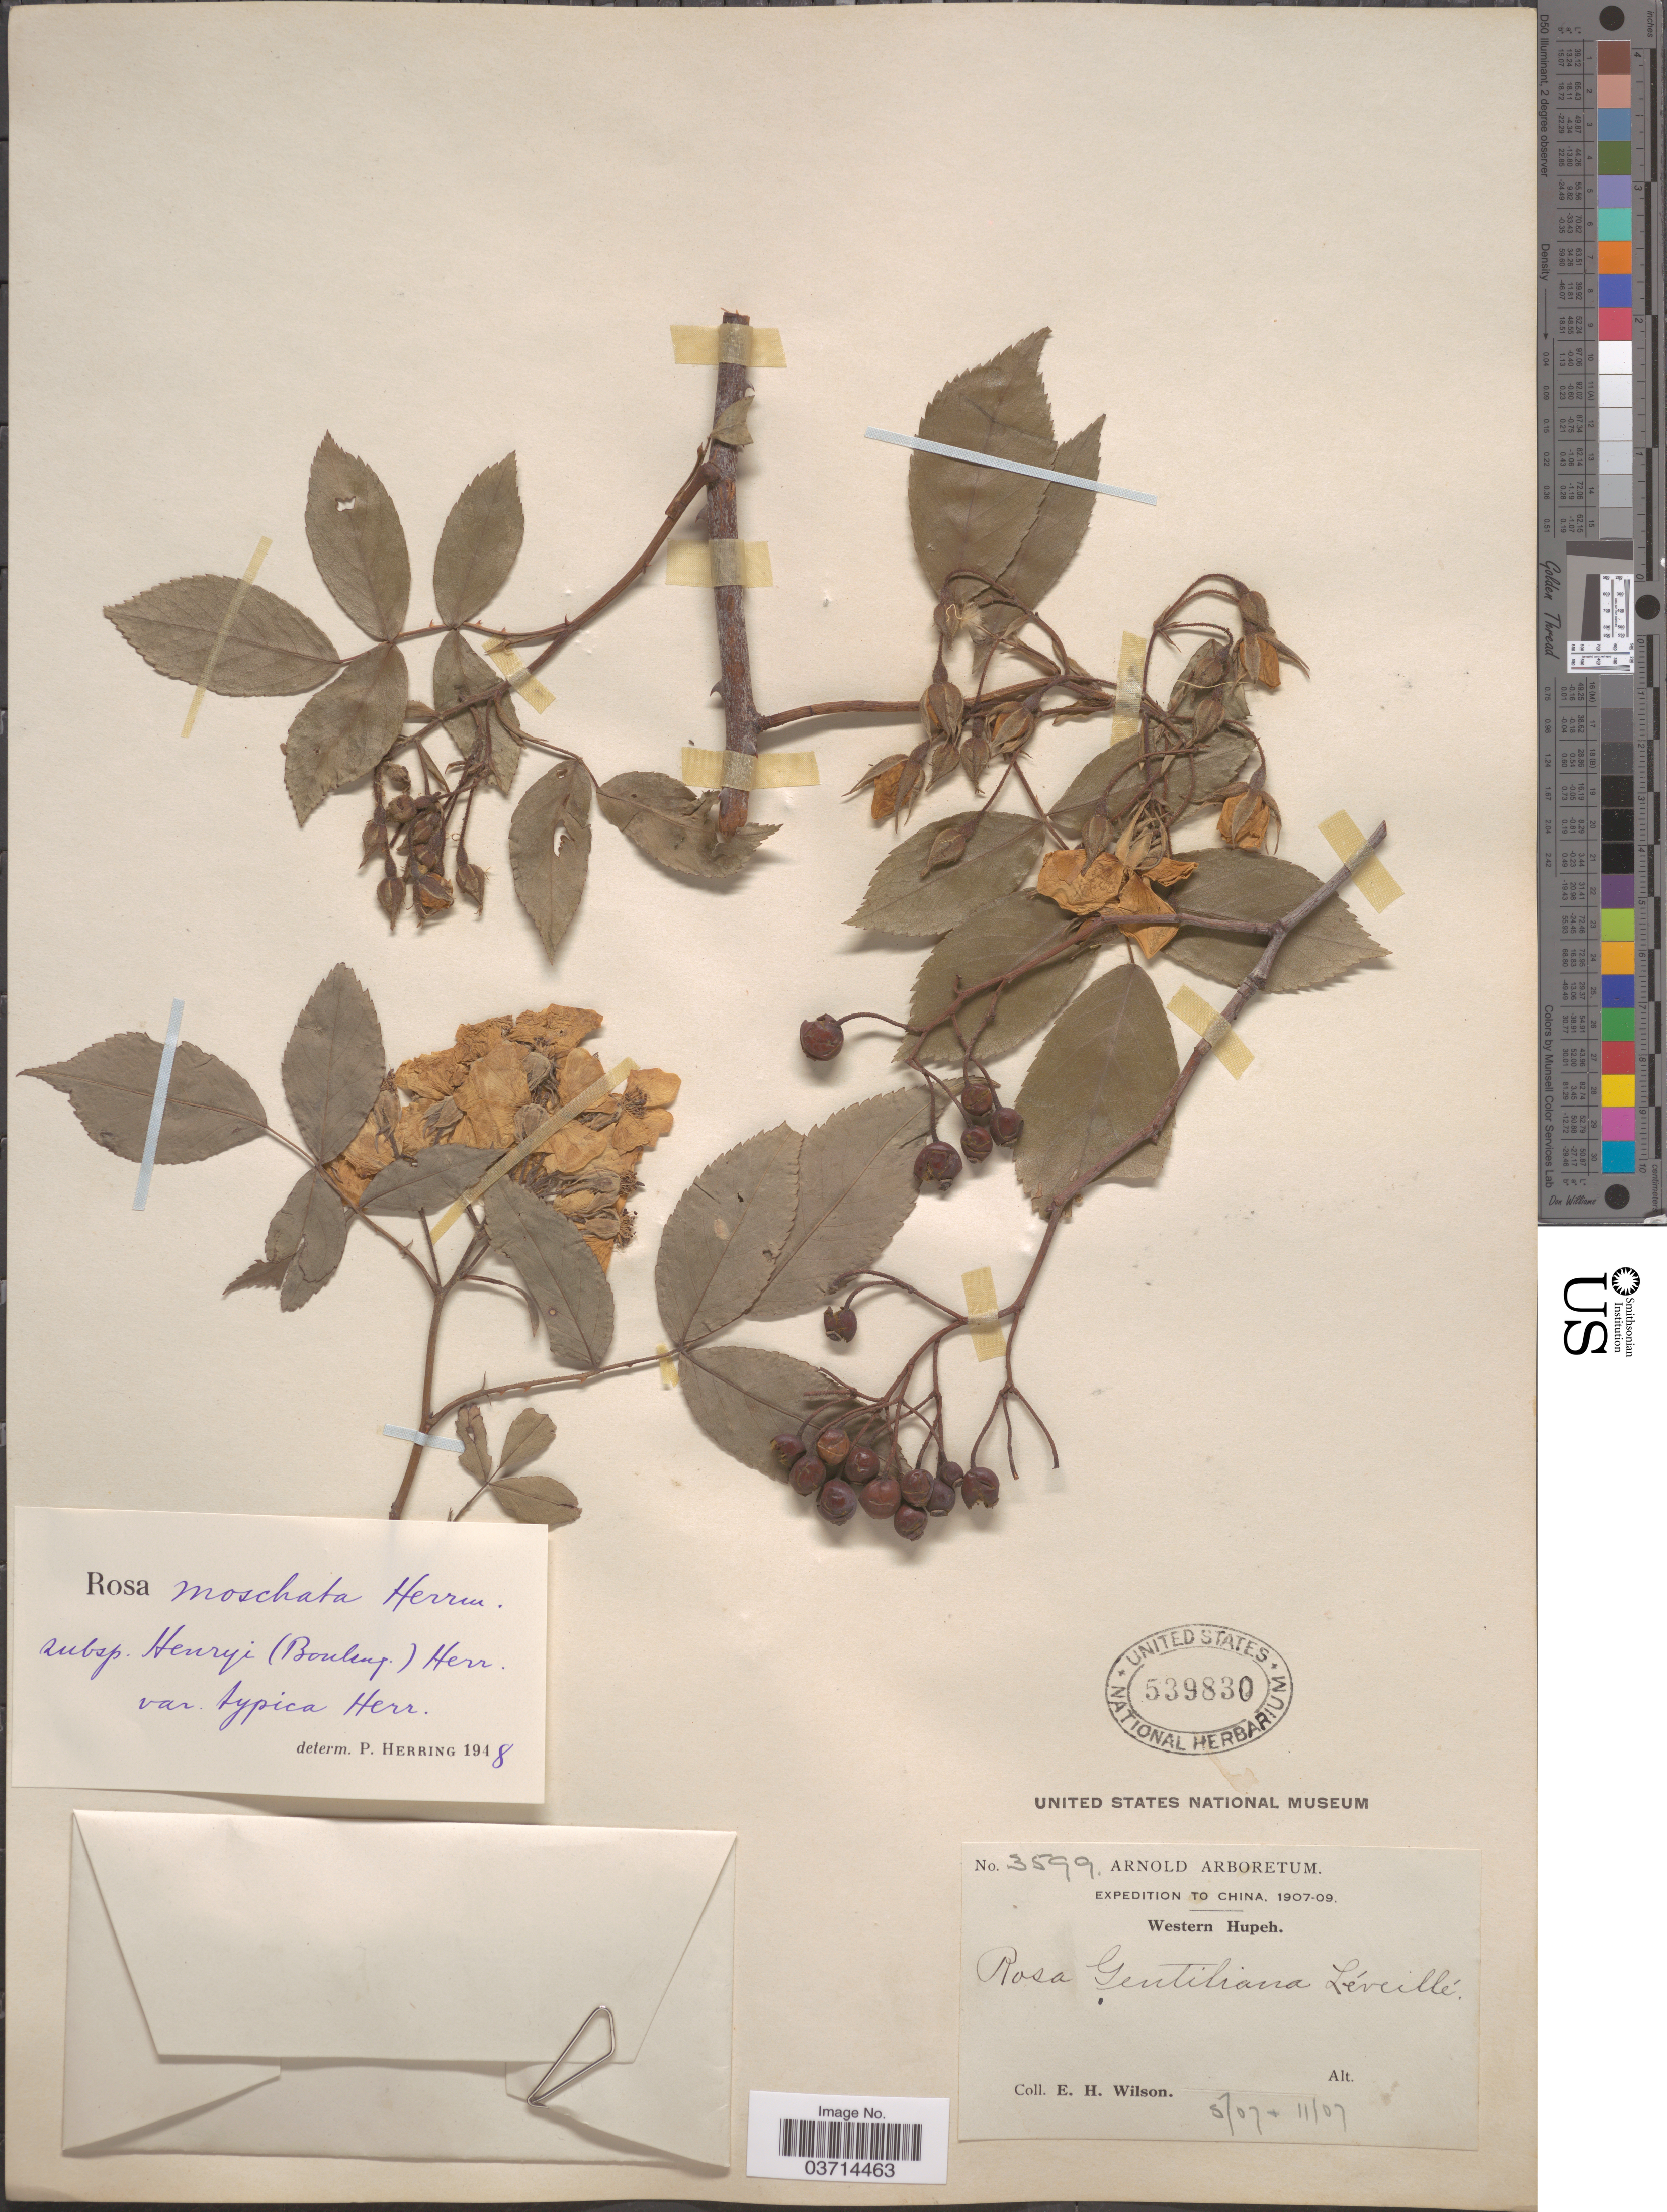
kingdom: Plantae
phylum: Tracheophyta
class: Magnoliopsida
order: Rosales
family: Rosaceae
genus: Rosa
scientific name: Rosa henryi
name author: Boulenger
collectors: E. Wilson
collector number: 3599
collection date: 1907-05/1907-11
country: China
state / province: Hubei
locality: Western Hupeh.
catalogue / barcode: US 539830